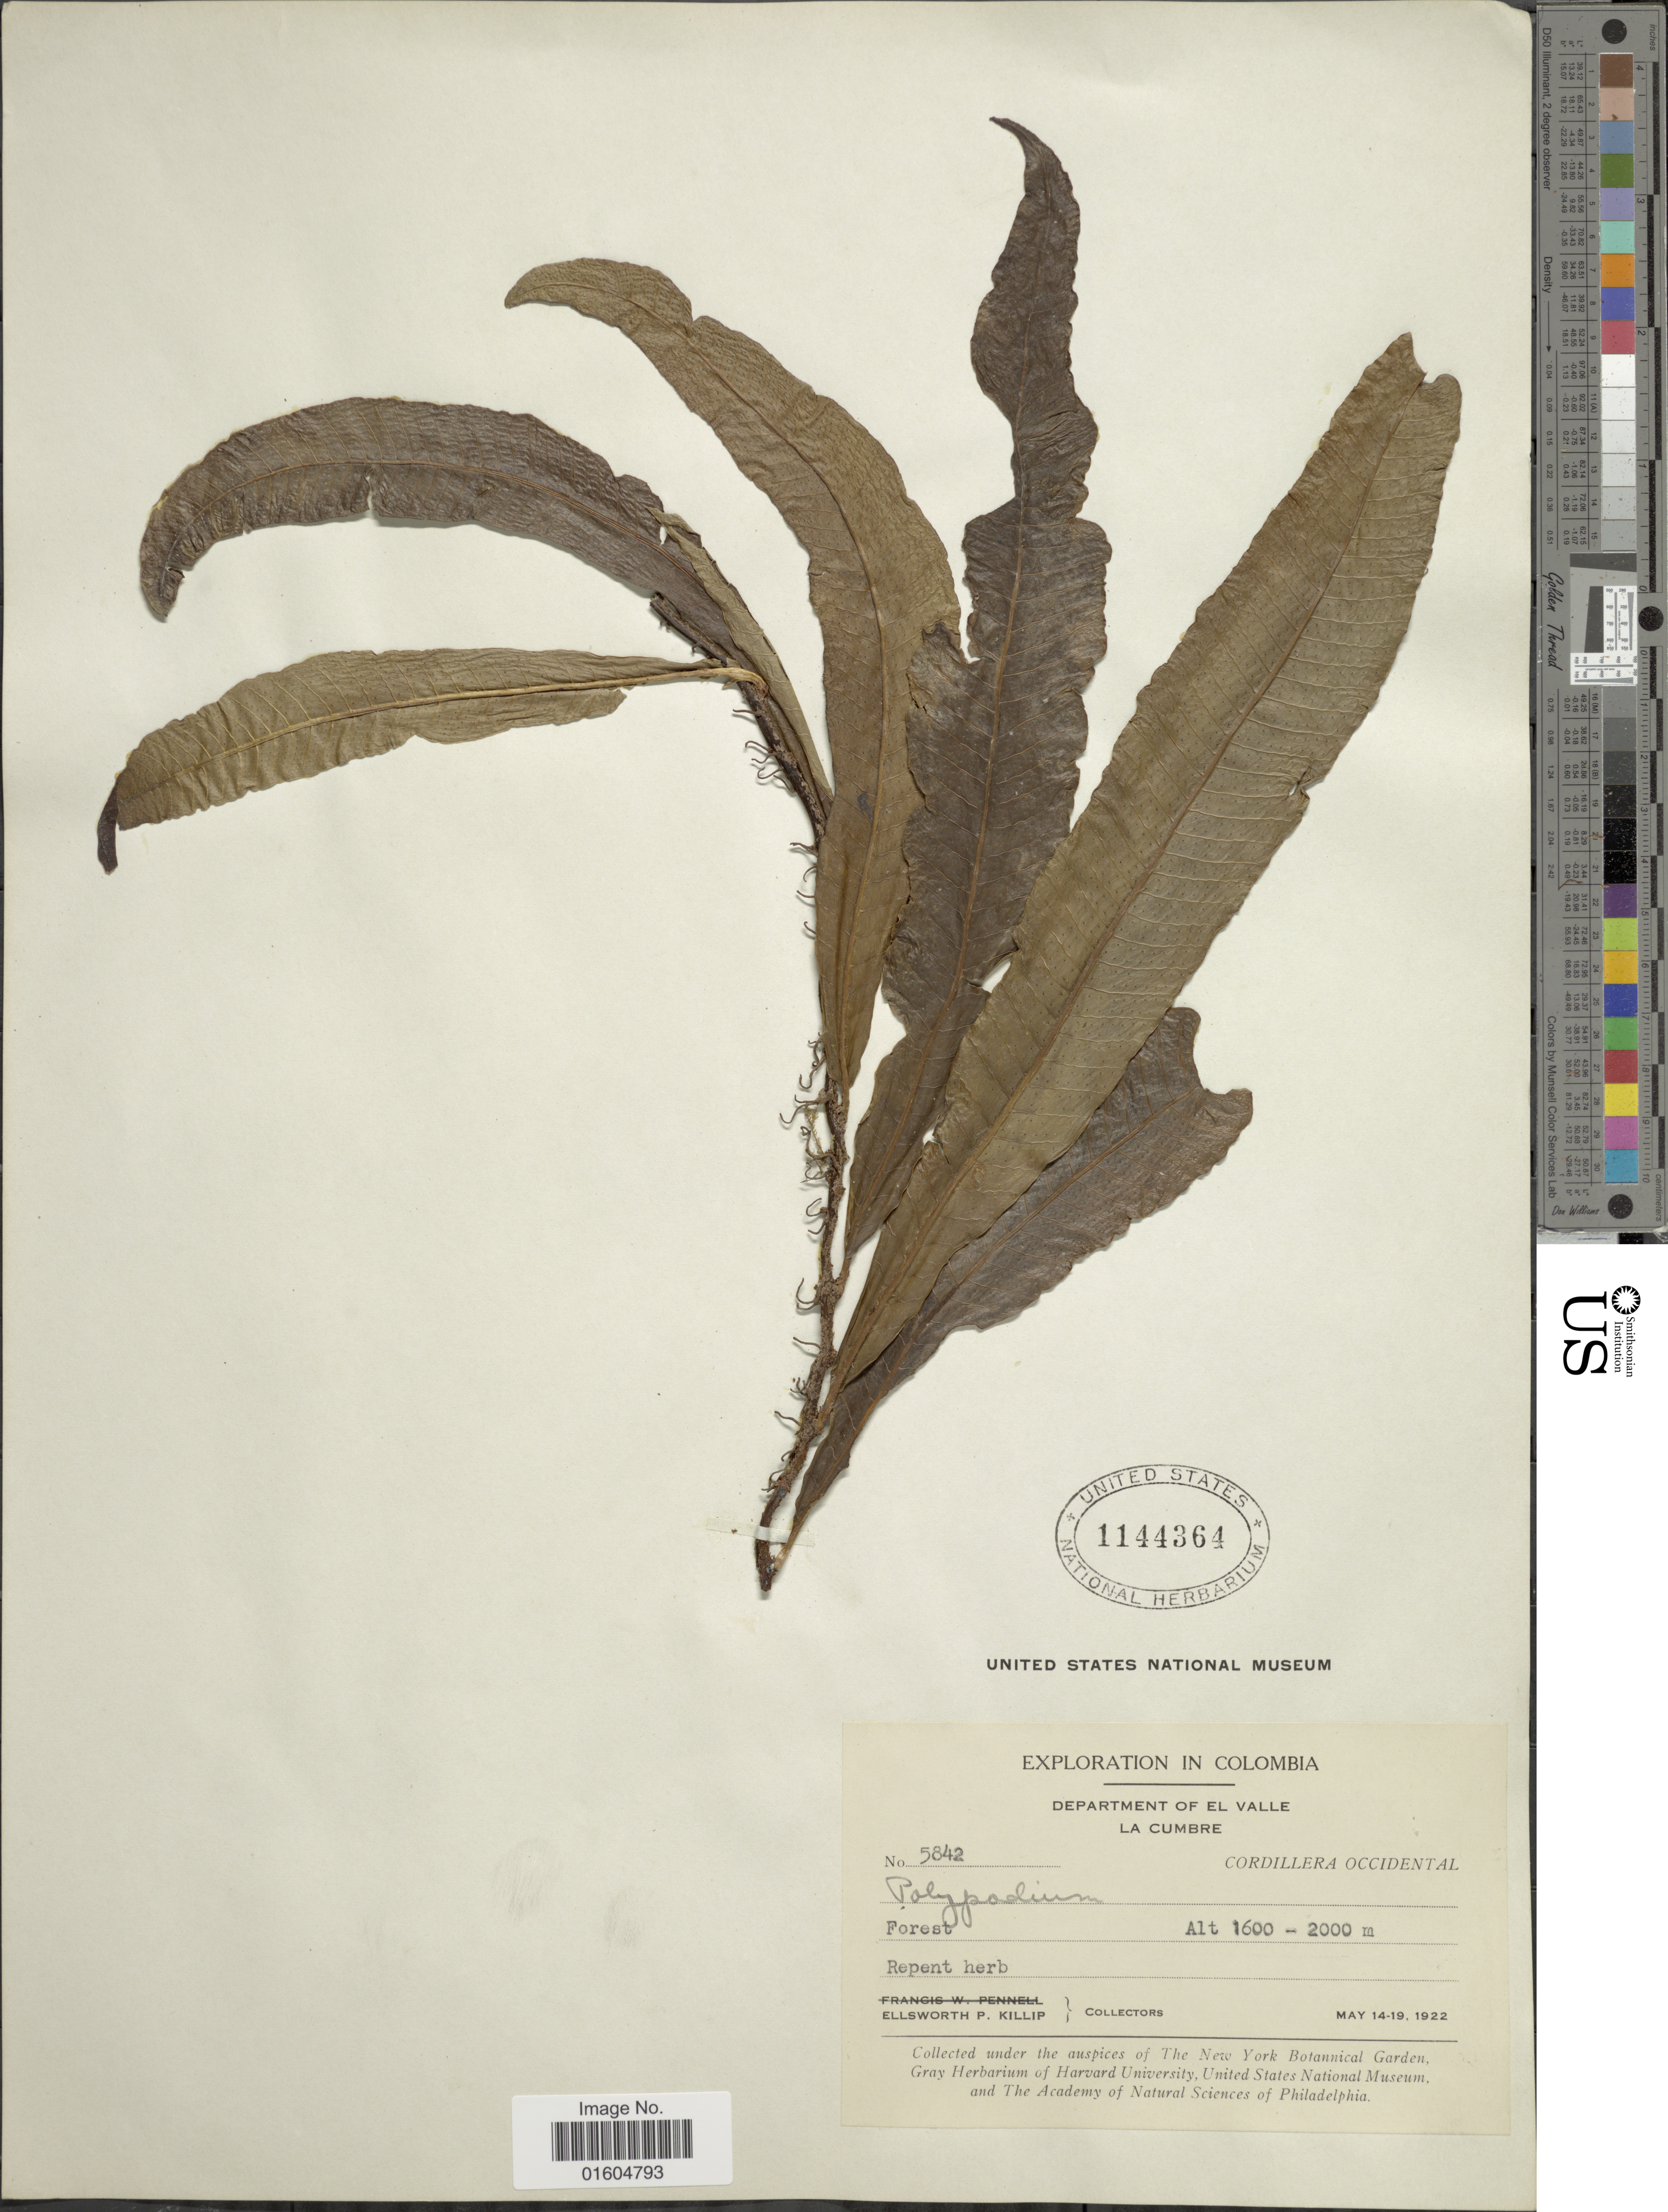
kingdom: Plantae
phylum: Tracheophyta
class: Polypodiopsida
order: Polypodiales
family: Polypodiaceae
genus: Campyloneurum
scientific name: Campyloneurum repens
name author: (Aubl.) C. Presl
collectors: E. P. Killip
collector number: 5842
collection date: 1922-05-14/1922-05-19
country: Colombia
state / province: Valle del Cauca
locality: Colombia. Department of El Valle. La Cumbre. Cordillera Occidental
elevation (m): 1600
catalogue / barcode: US 1144364